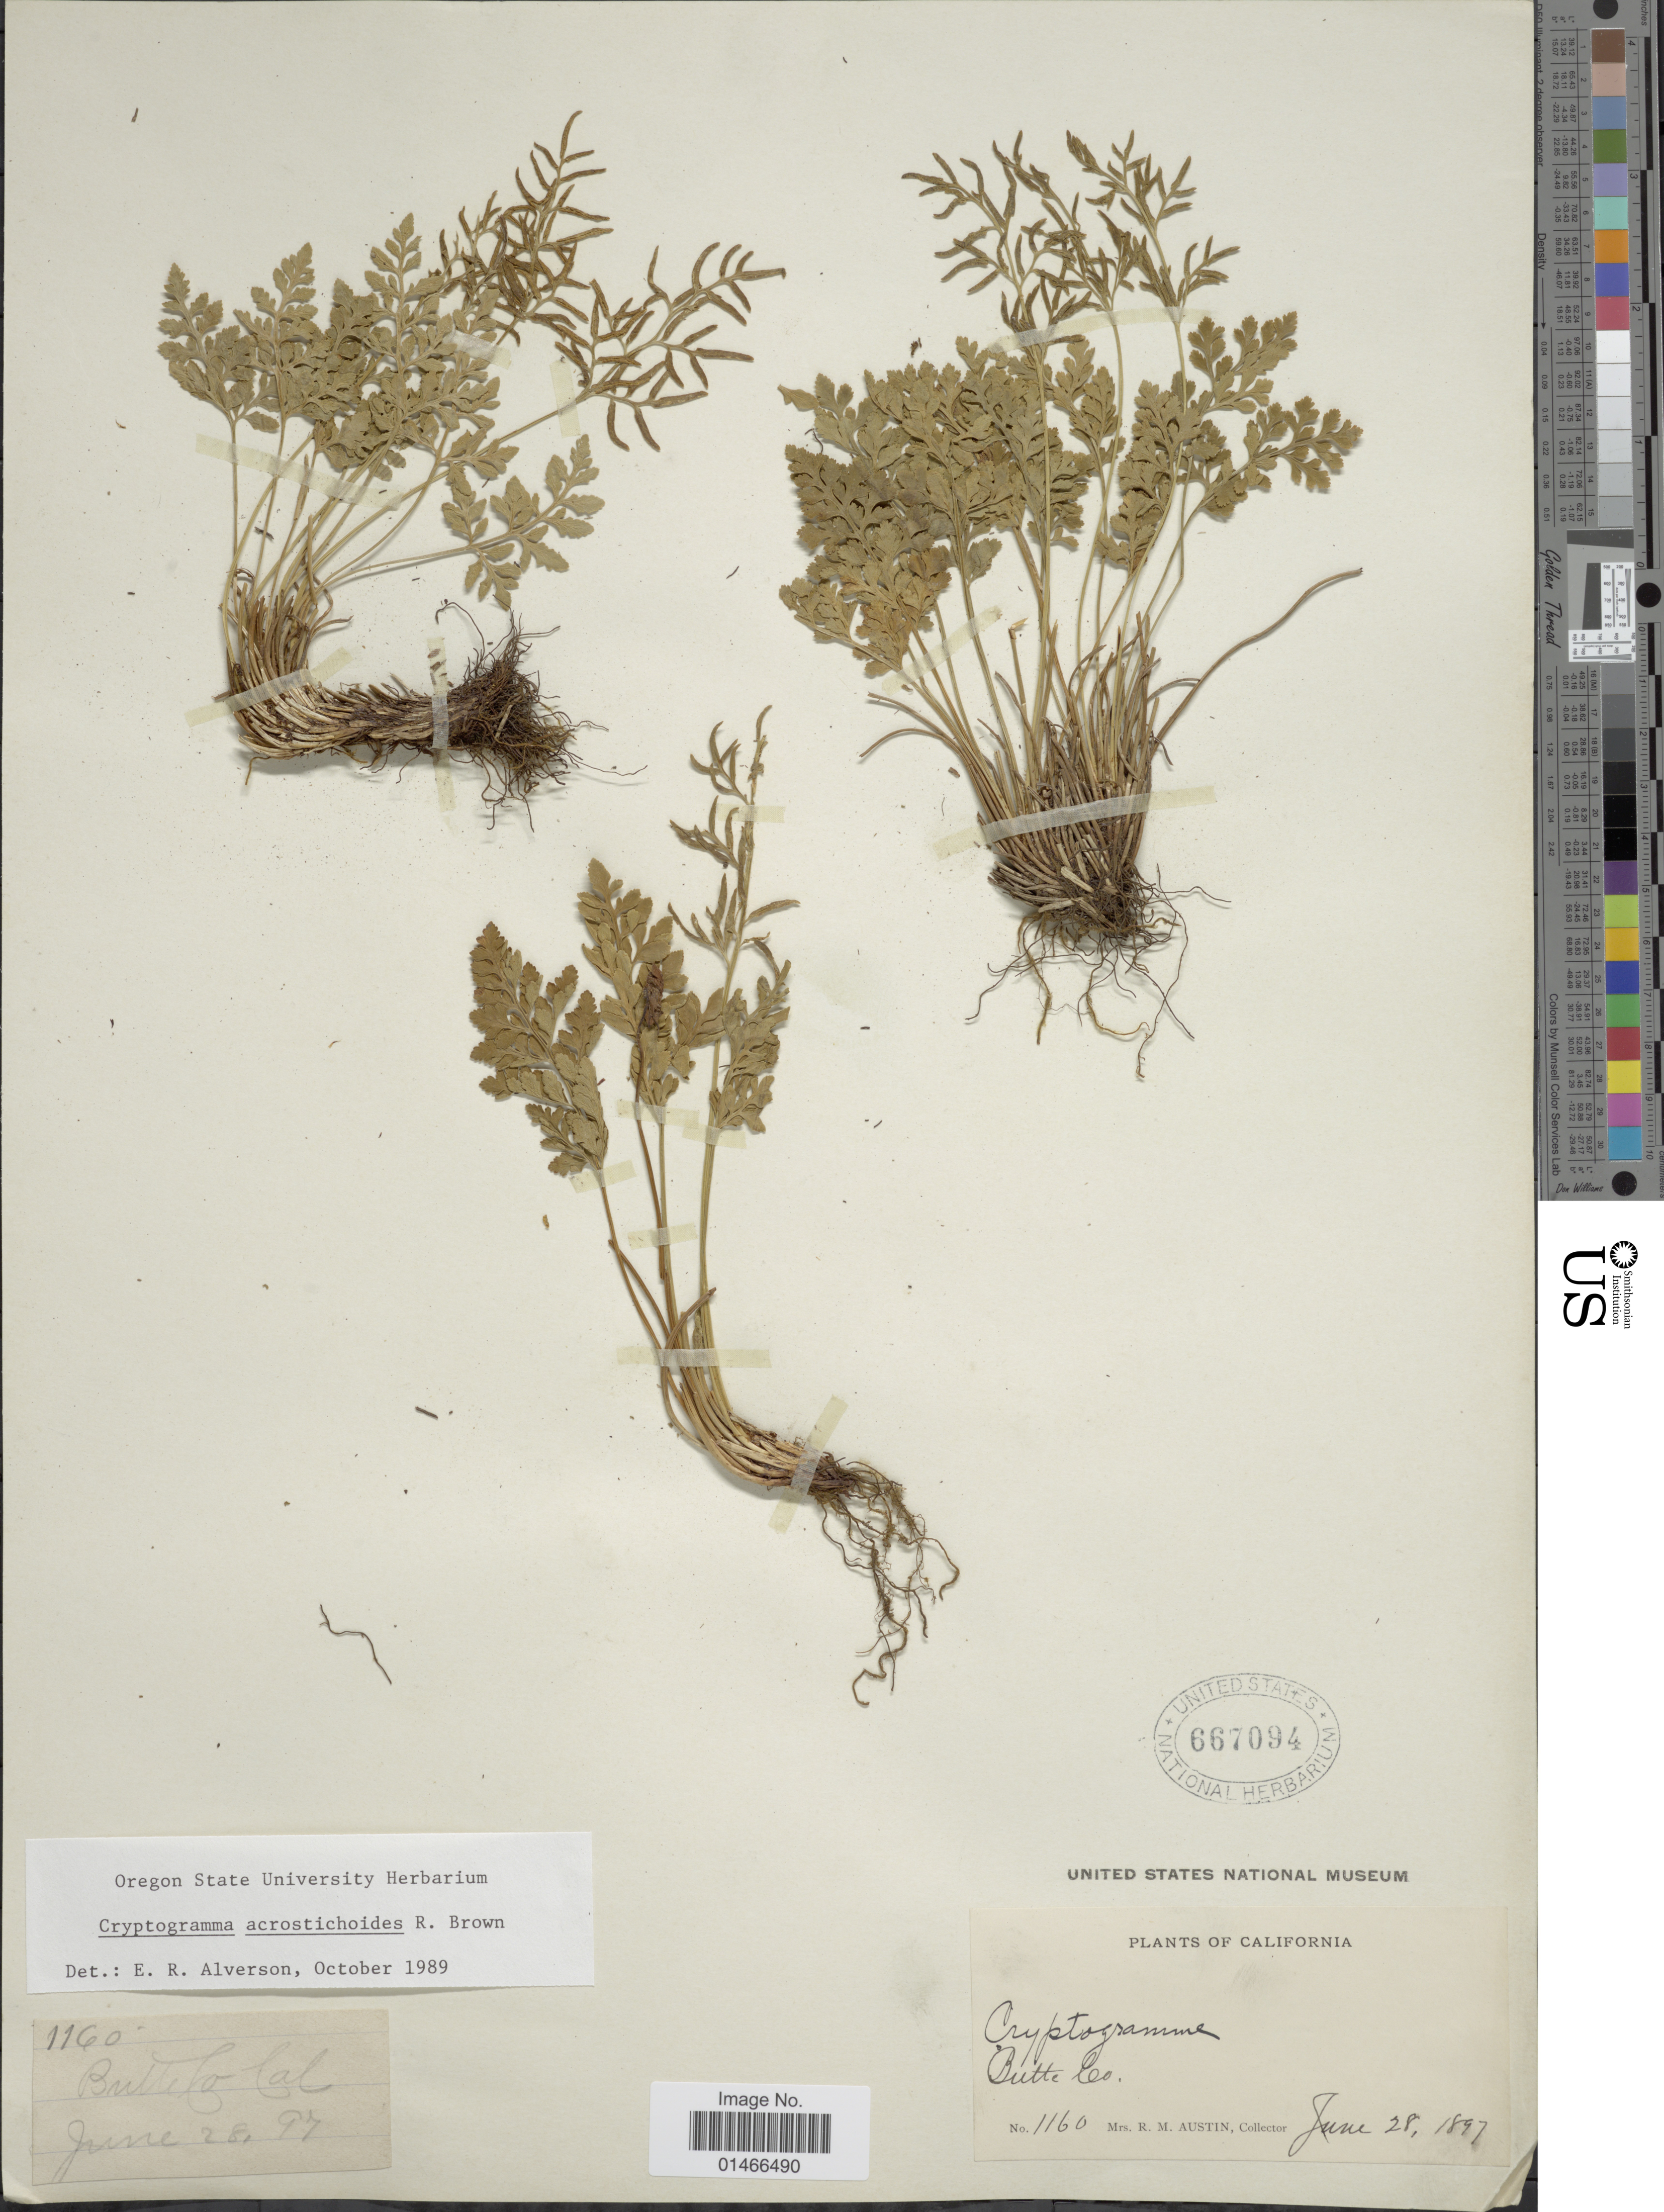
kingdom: Plantae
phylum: Tracheophyta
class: Polypodiopsida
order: Polypodiales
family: Pteridaceae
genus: Cryptogramma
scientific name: Cryptogramma acrostichoides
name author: R. Br.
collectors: R. Austin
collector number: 1160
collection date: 1897-06-28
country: United States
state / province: California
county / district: Butte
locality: Butte Co.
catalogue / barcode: US 667094